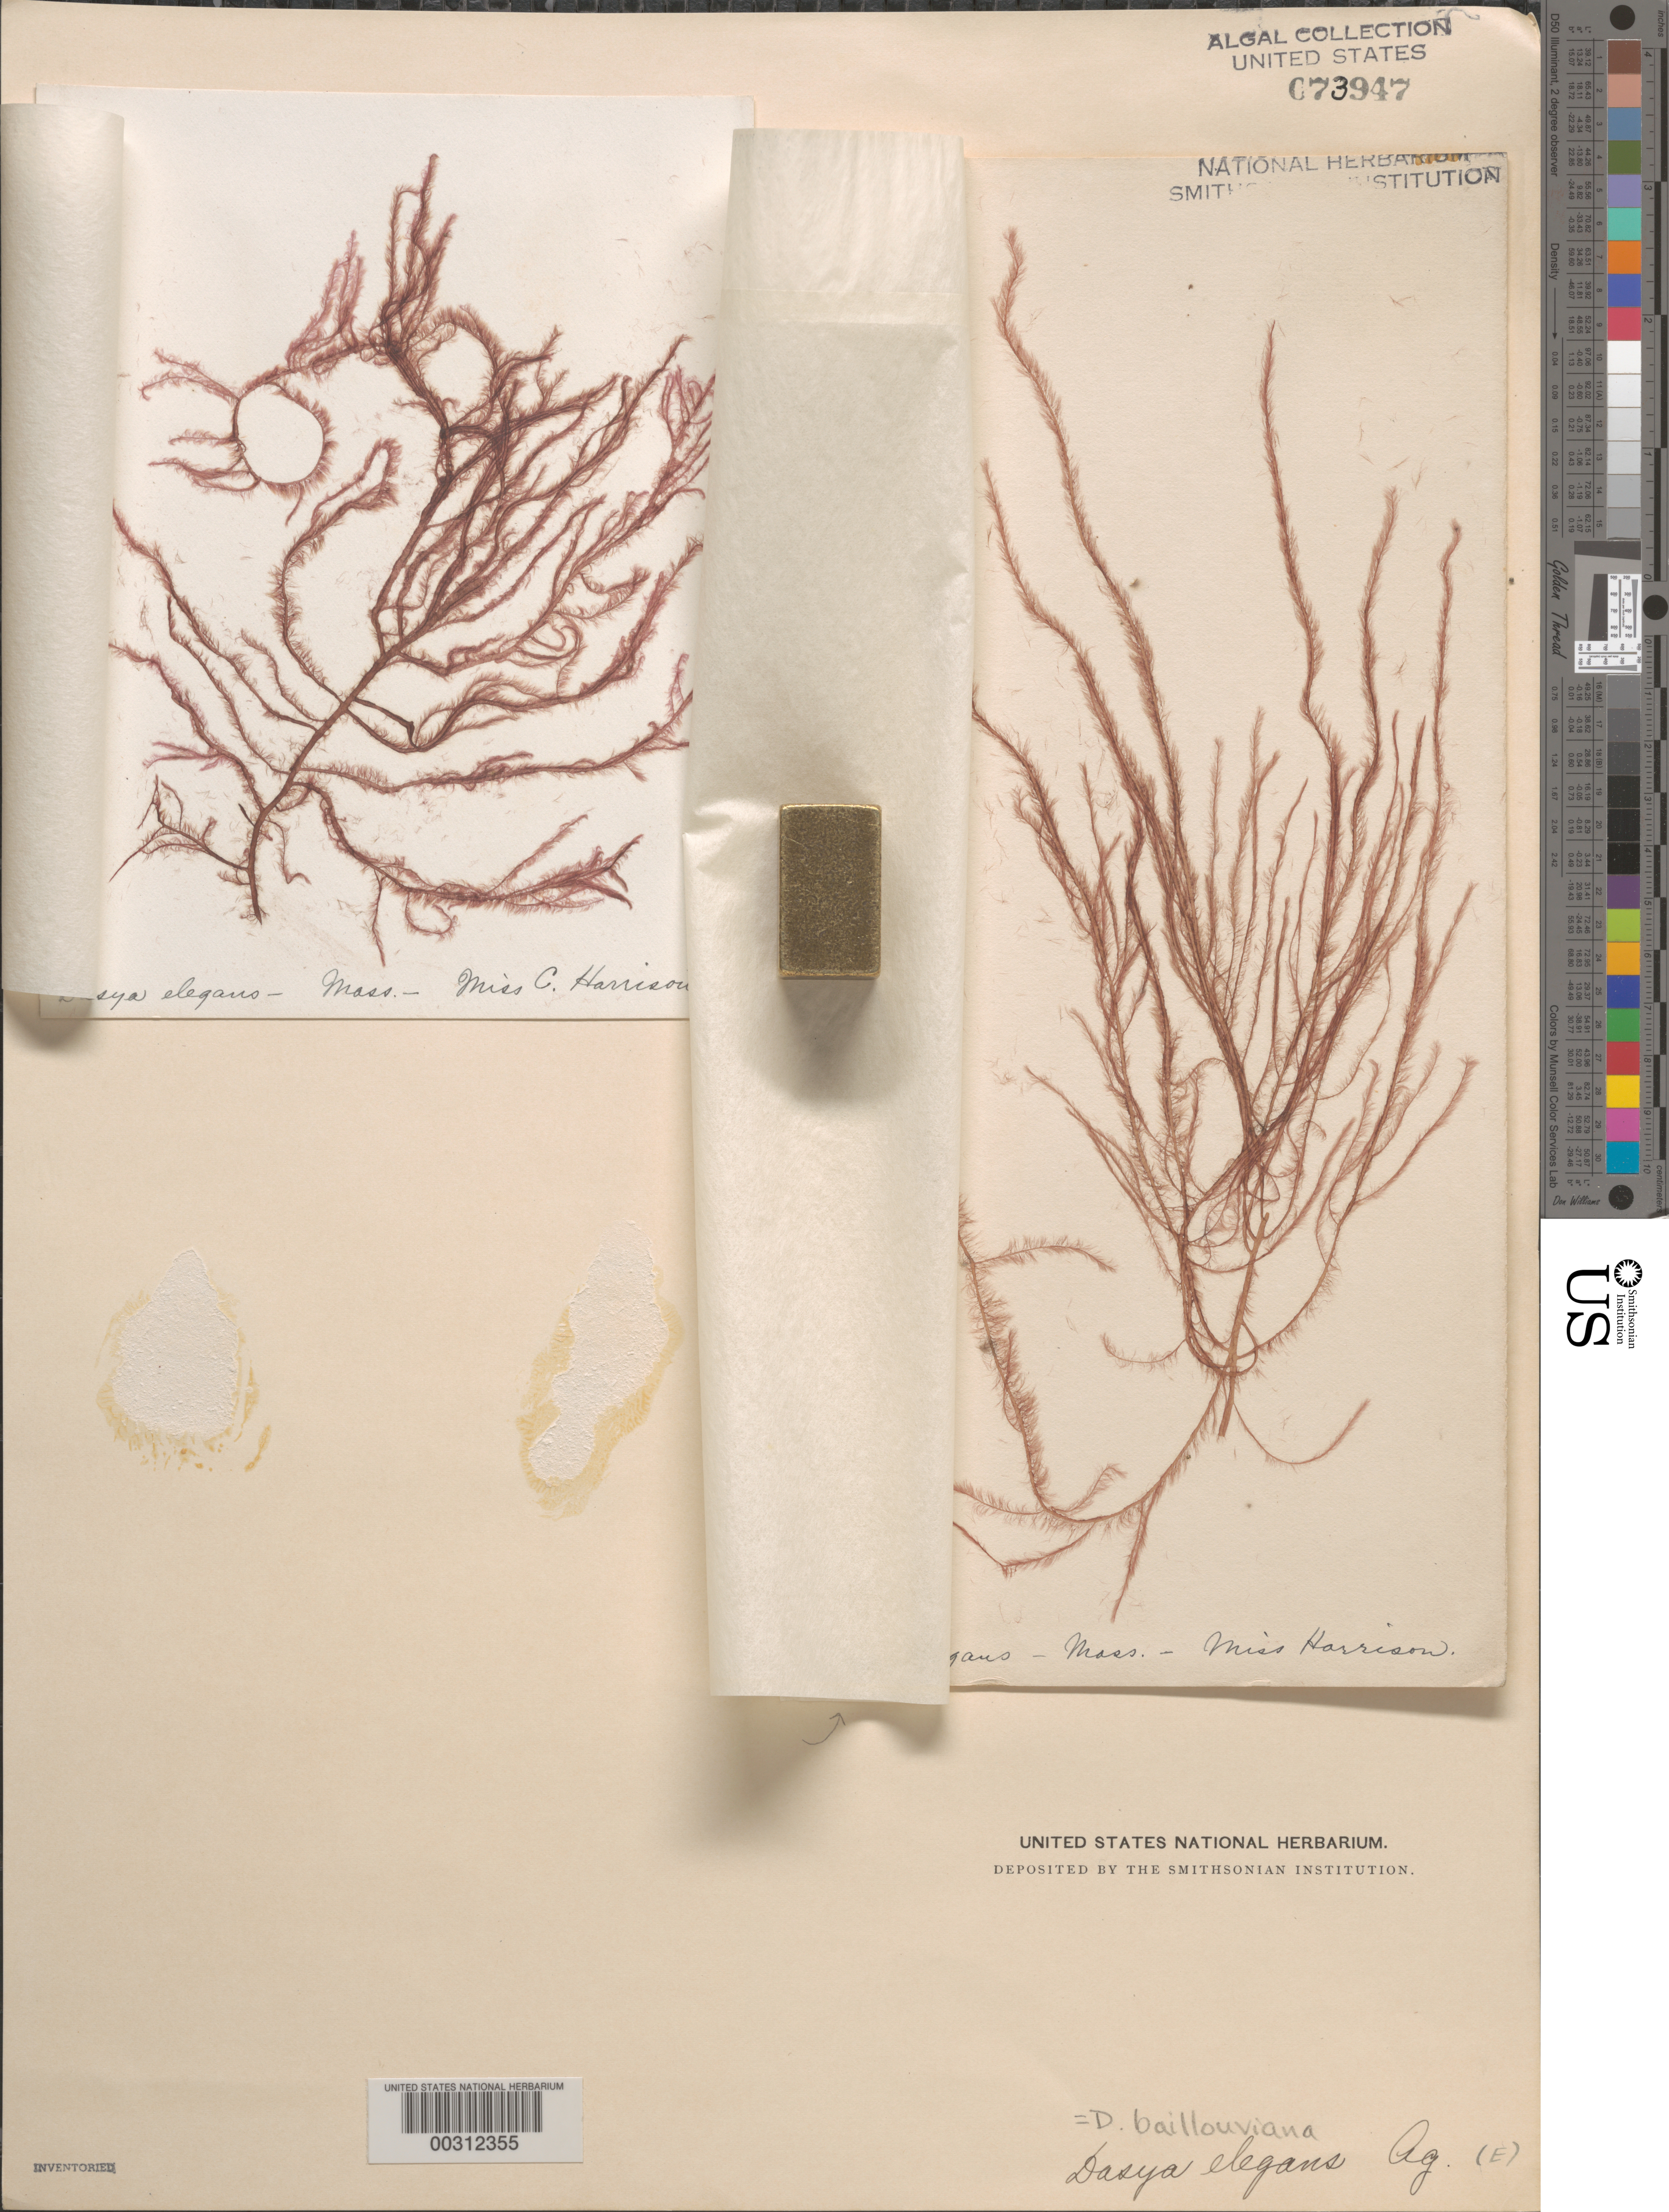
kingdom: Plantae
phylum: Rhodophyta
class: Florideophyceae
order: Ceramiales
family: Dasyaceae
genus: Dasya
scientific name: Dasya pedicellata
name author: (C. Agardh) C. Agardh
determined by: Algae name updating Project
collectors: C. Harrison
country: United States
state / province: Massachusetts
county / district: Dukes County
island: Martha's Vineyard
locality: Edgartown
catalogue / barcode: US 73947